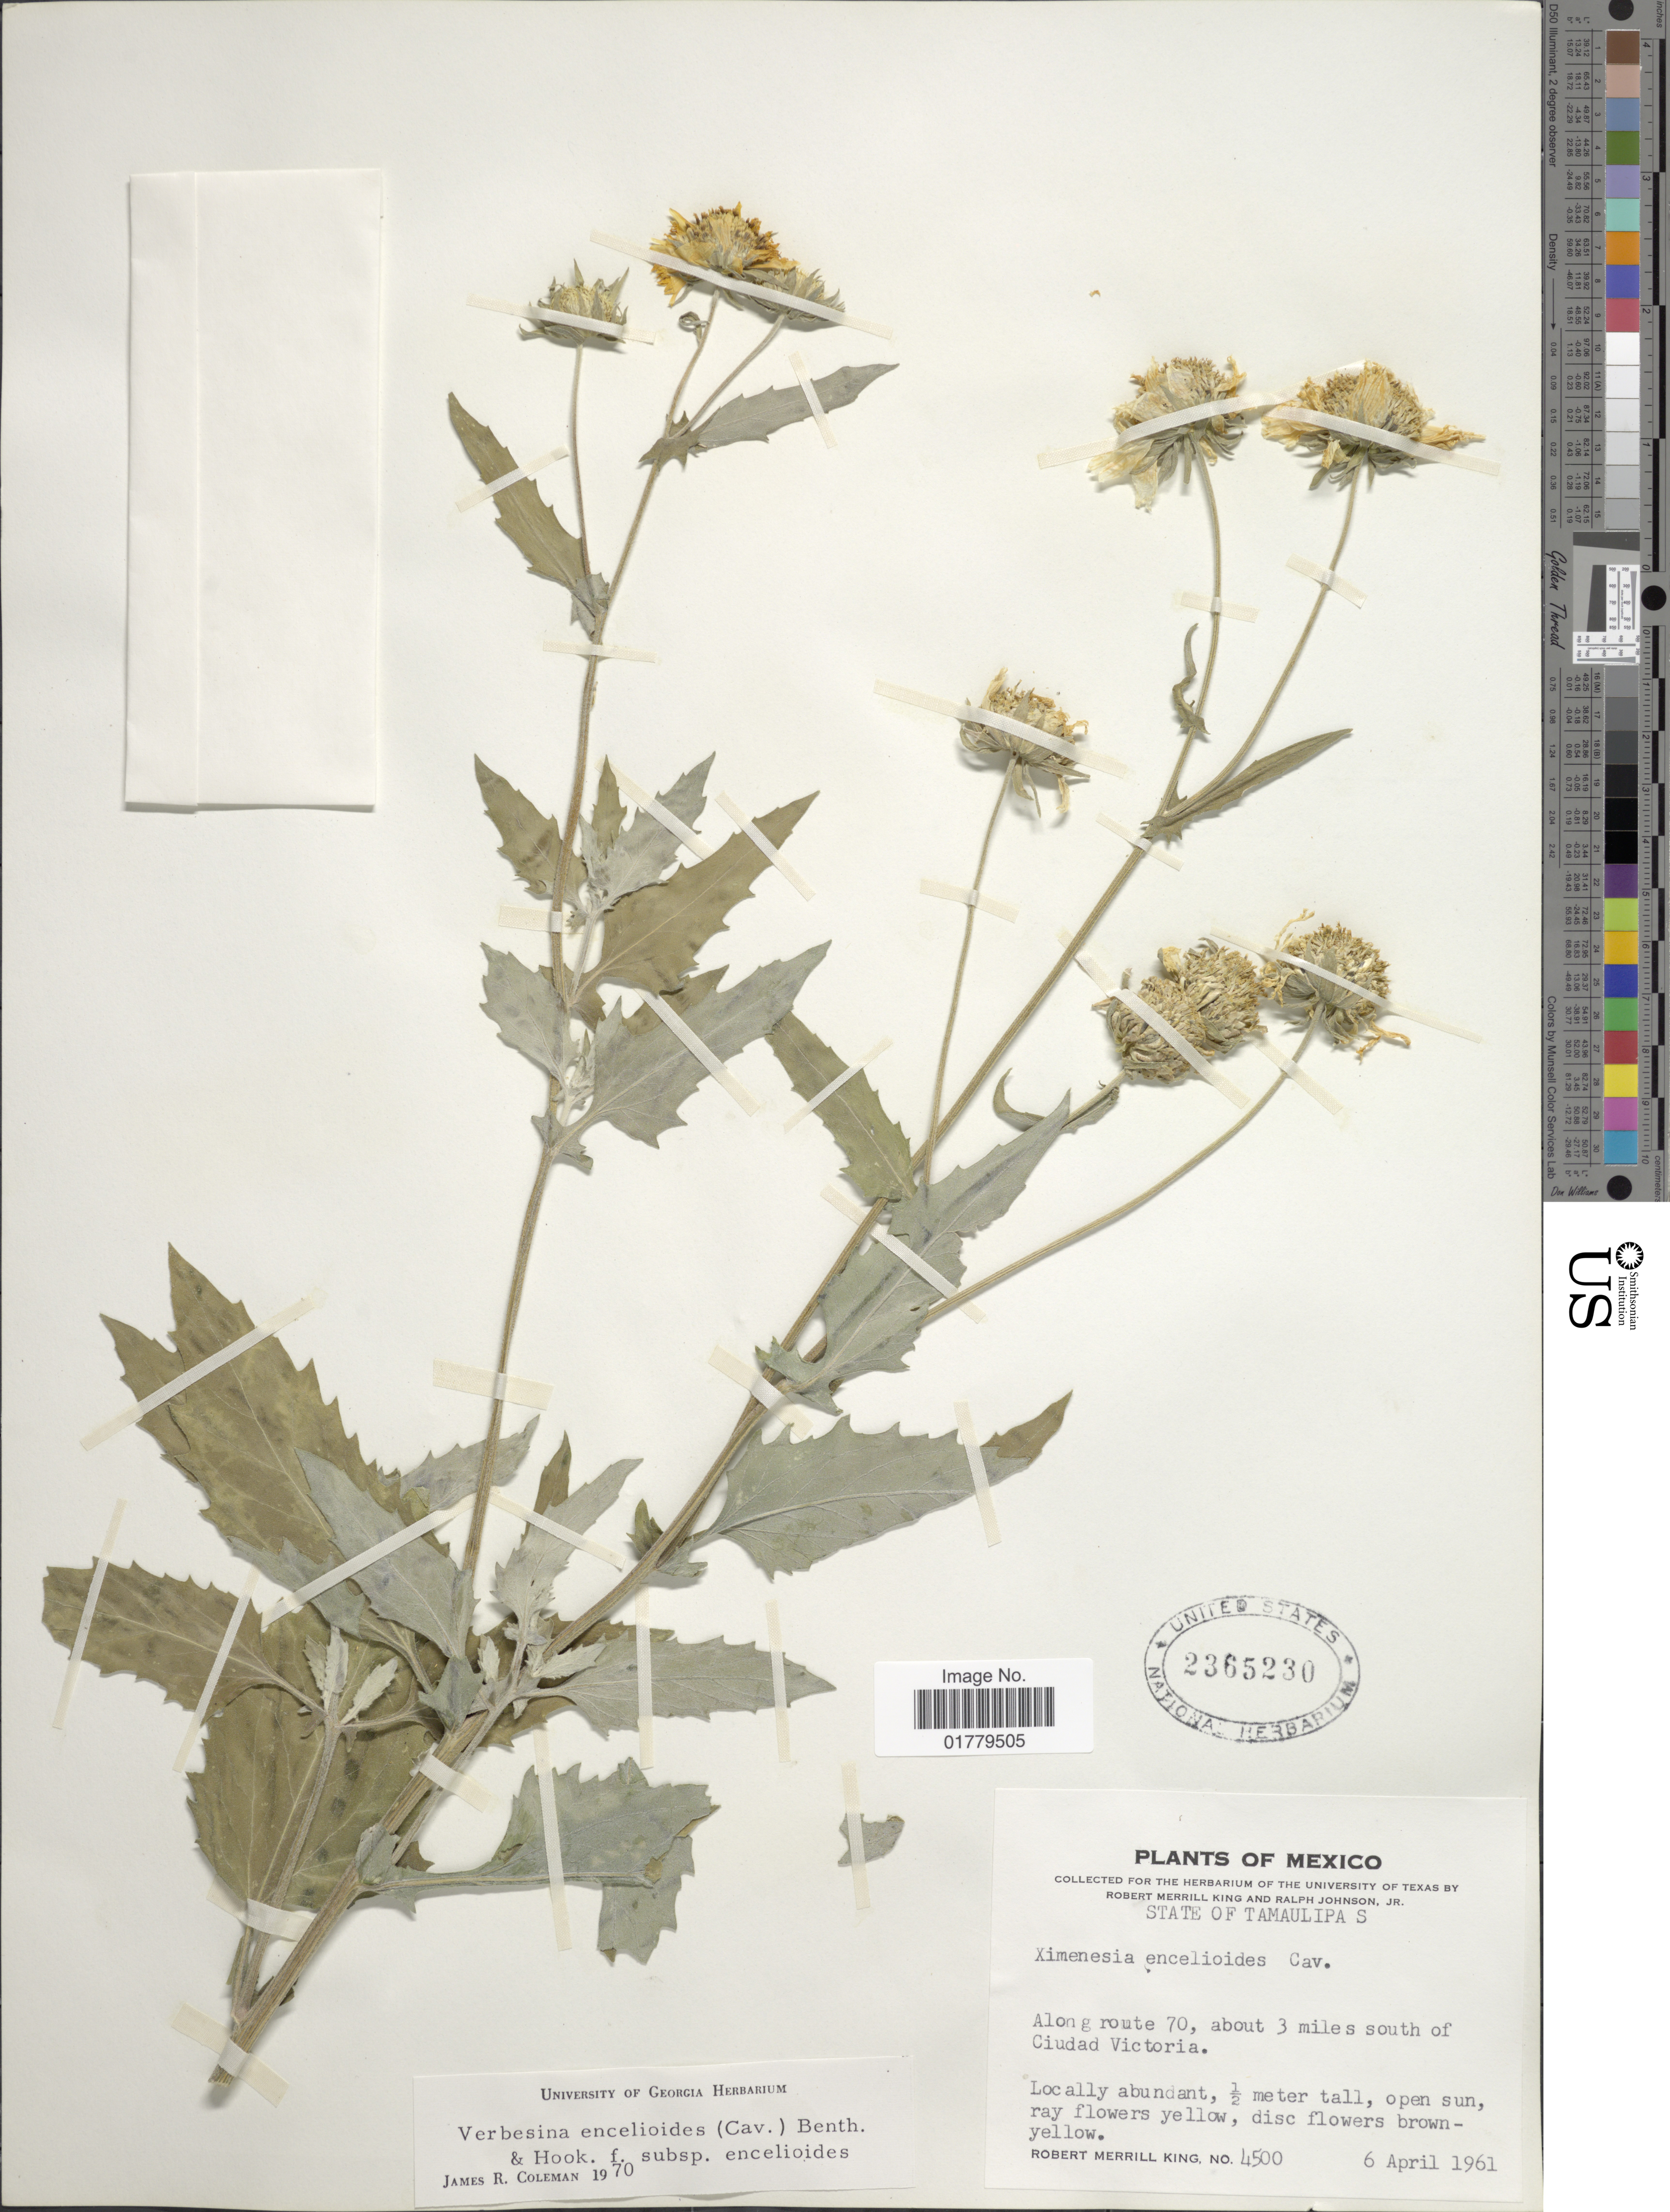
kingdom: Plantae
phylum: Tracheophyta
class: Magnoliopsida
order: Asterales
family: Asteraceae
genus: Verbesina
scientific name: Verbesina encelioides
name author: (Cav.) Benth. & Hook. ex A. Gray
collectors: R. M. King & R. Johnson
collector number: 4500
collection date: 1961-04-06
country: Mexico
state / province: Tamaulipas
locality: State of Tamaulipas. Along route 70, about 3 miles south of Ciudad Victoria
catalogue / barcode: US 2365230